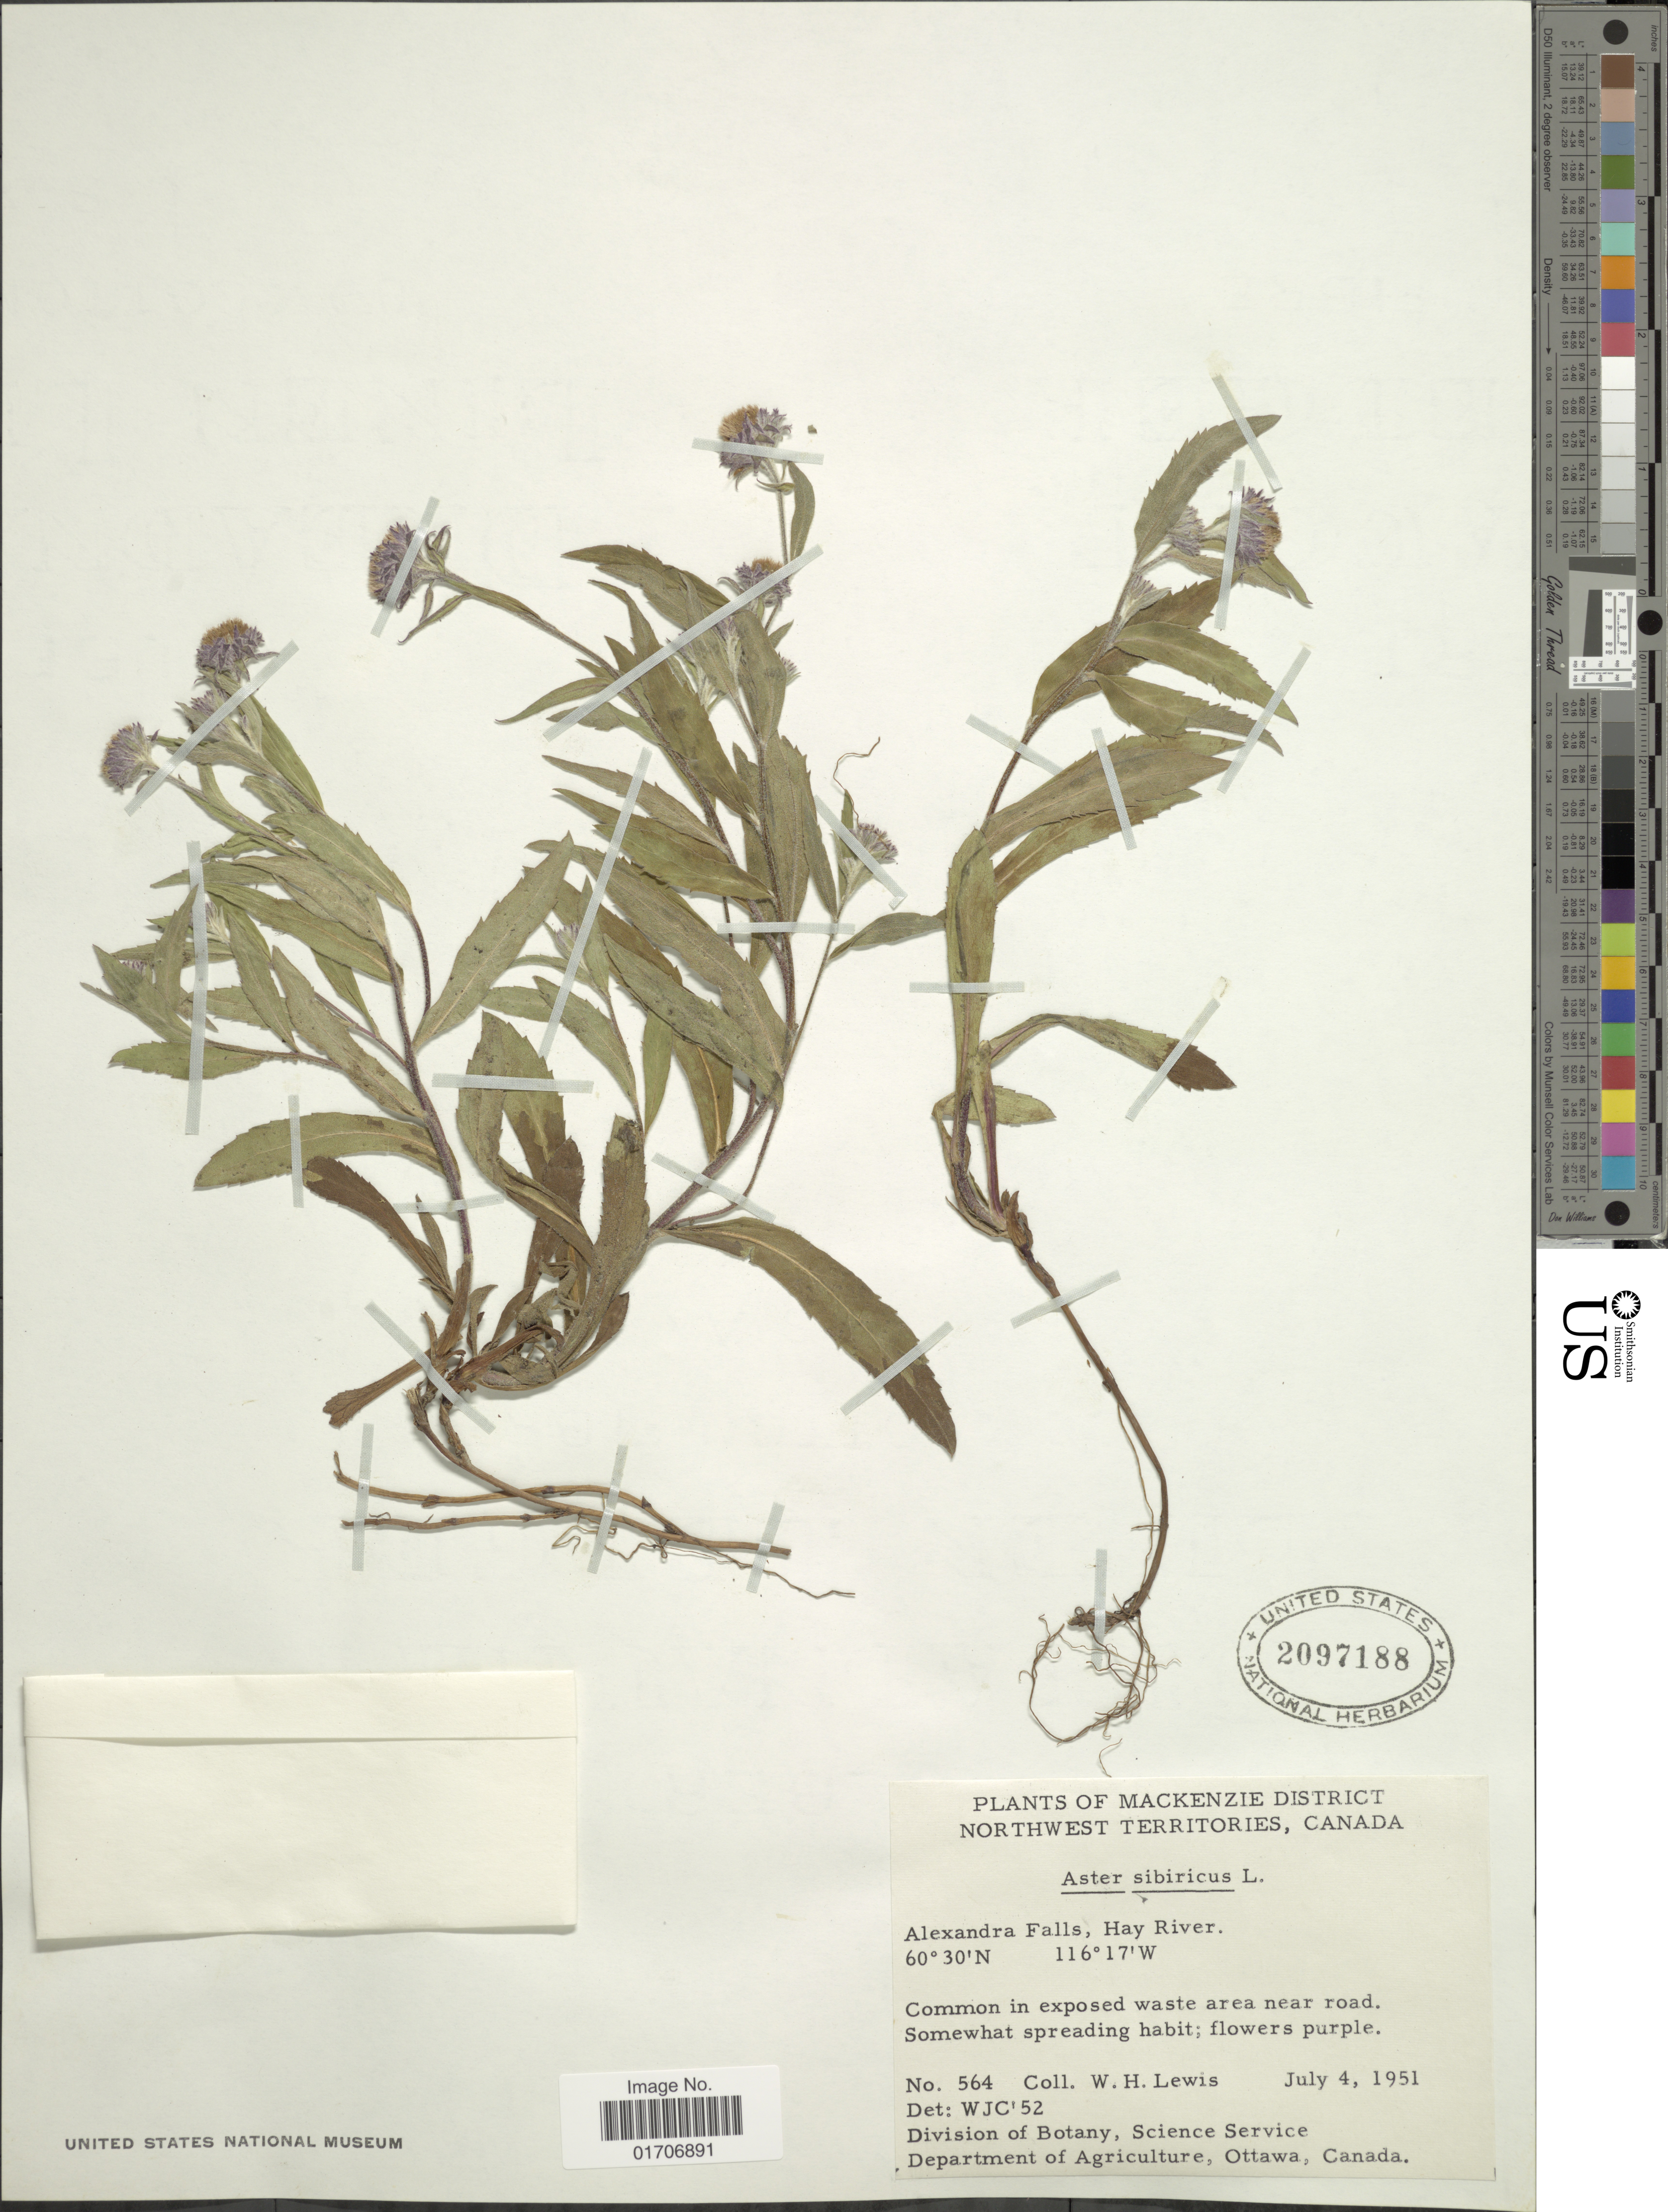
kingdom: Plantae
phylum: Tracheophyta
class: Magnoliopsida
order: Asterales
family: Asteraceae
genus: Eurybia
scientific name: Eurybia sibirica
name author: (L.) G.L. Nesom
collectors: W. H. Lewis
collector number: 564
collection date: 1951-07-04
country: Canada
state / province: Northwest Territories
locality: Mackenzie District. Northwest Territories, Canada. Alexandra Falls, Hay River.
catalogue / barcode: US 2097188